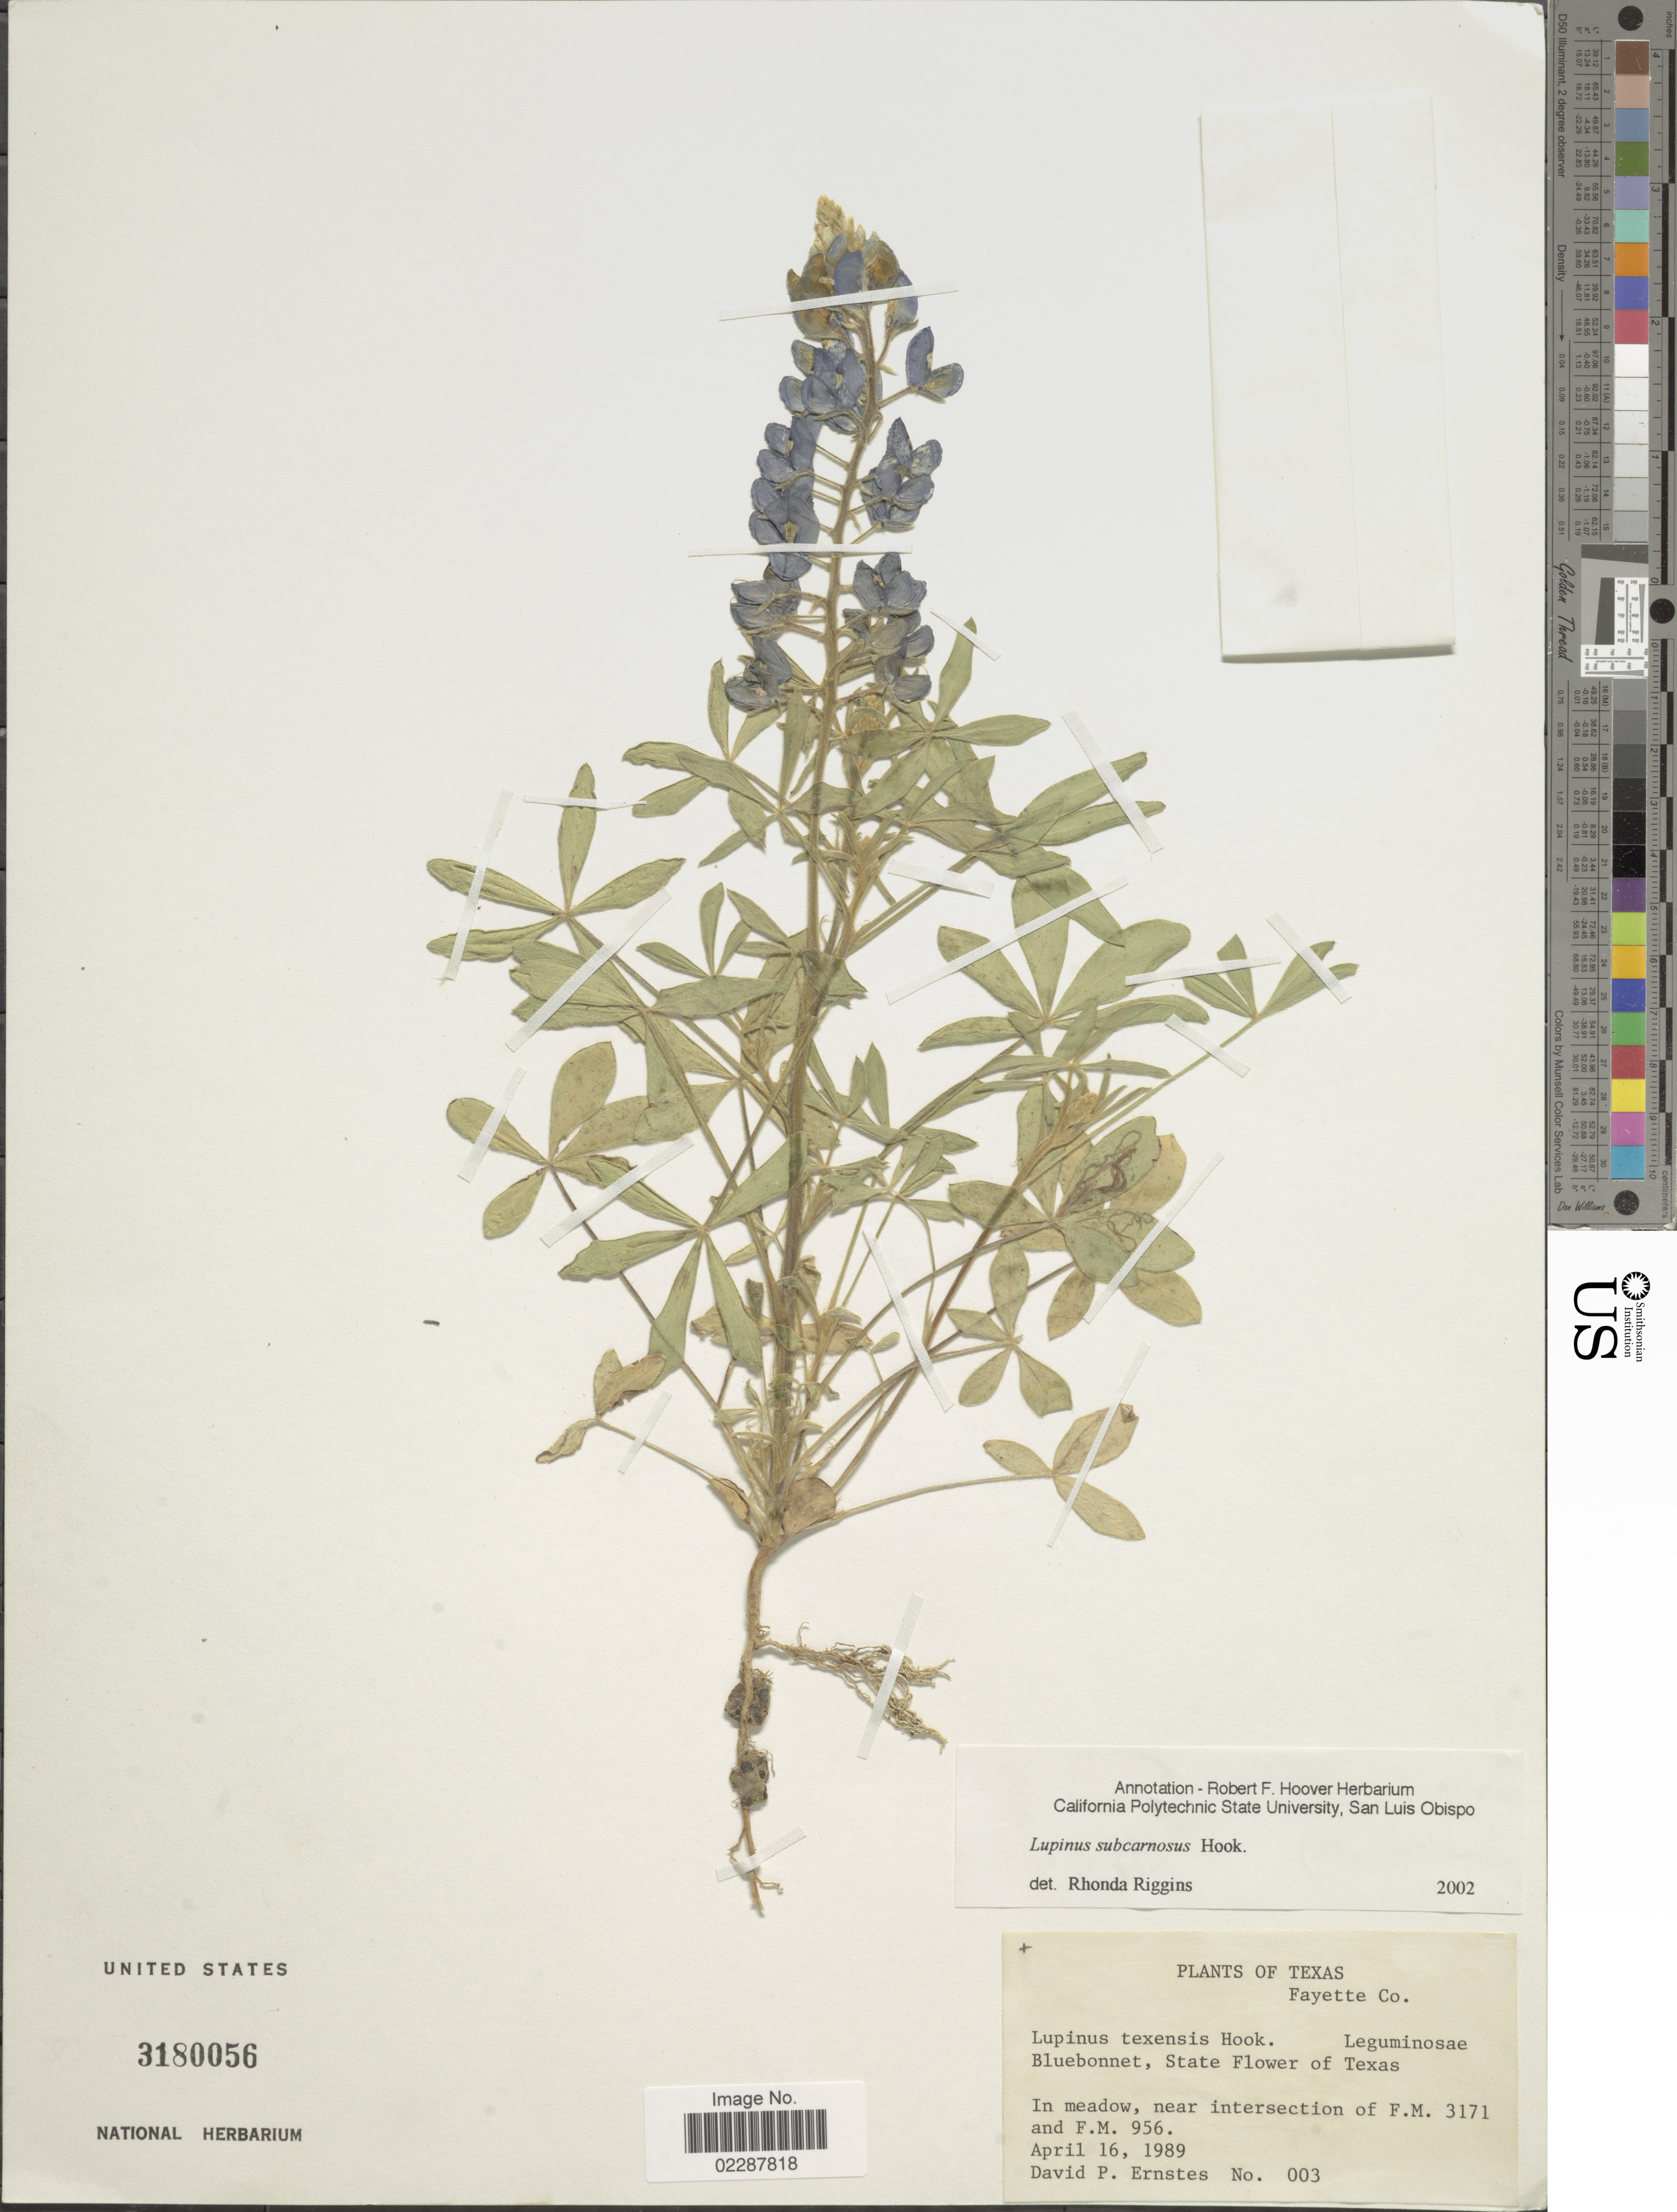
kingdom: Plantae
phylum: Tracheophyta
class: Magnoliopsida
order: Fabales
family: Fabaceae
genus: Lupinus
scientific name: Lupinus subcarnosus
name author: Hook.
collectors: D. Ernstes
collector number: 003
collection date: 1989-04-16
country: United States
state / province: Texas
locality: Fayette Co., Bluebonnet, State Flower of Texas, In meadow, near intersection of F.M. 3171 and F.M. 956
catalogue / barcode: US 3180056